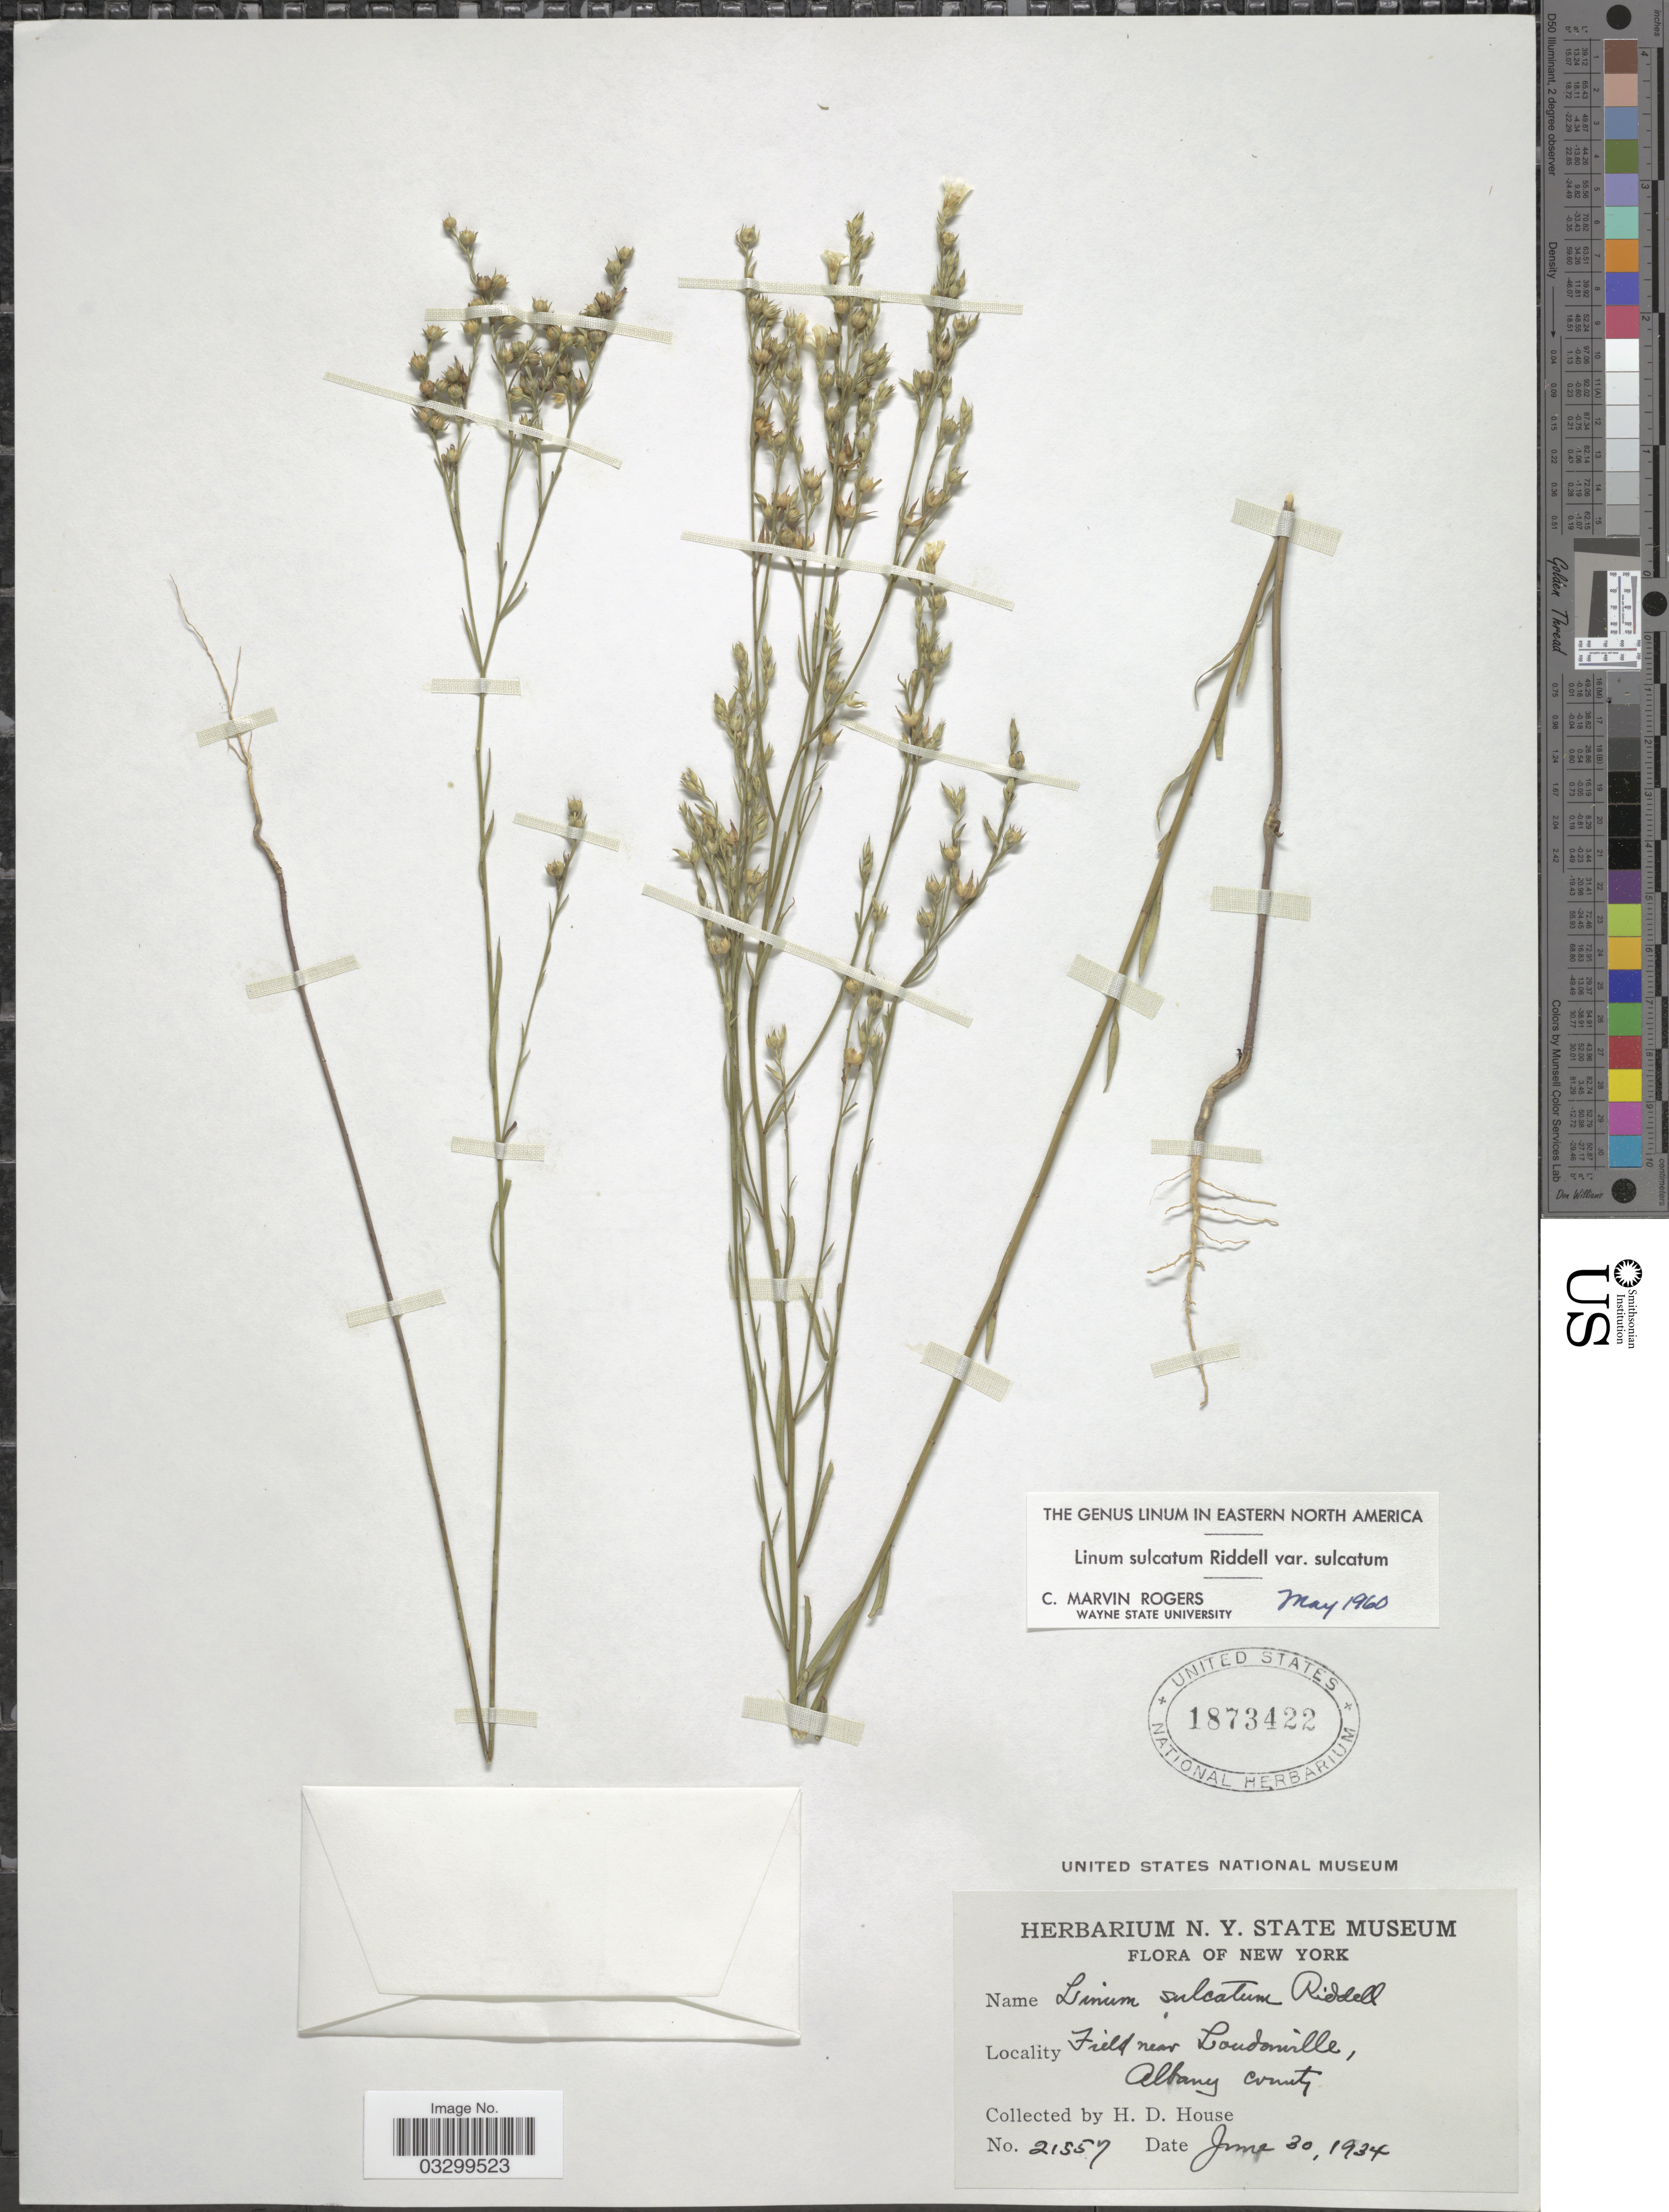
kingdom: Plantae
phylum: Tracheophyta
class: Magnoliopsida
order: Malpighiales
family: Linaceae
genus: Linum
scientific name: Linum sulcatum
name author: Riddell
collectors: H. D. House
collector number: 21557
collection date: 1934-06-30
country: United States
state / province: New York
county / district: Albany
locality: Field near Londonville, Albany county.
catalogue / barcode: US 1873422